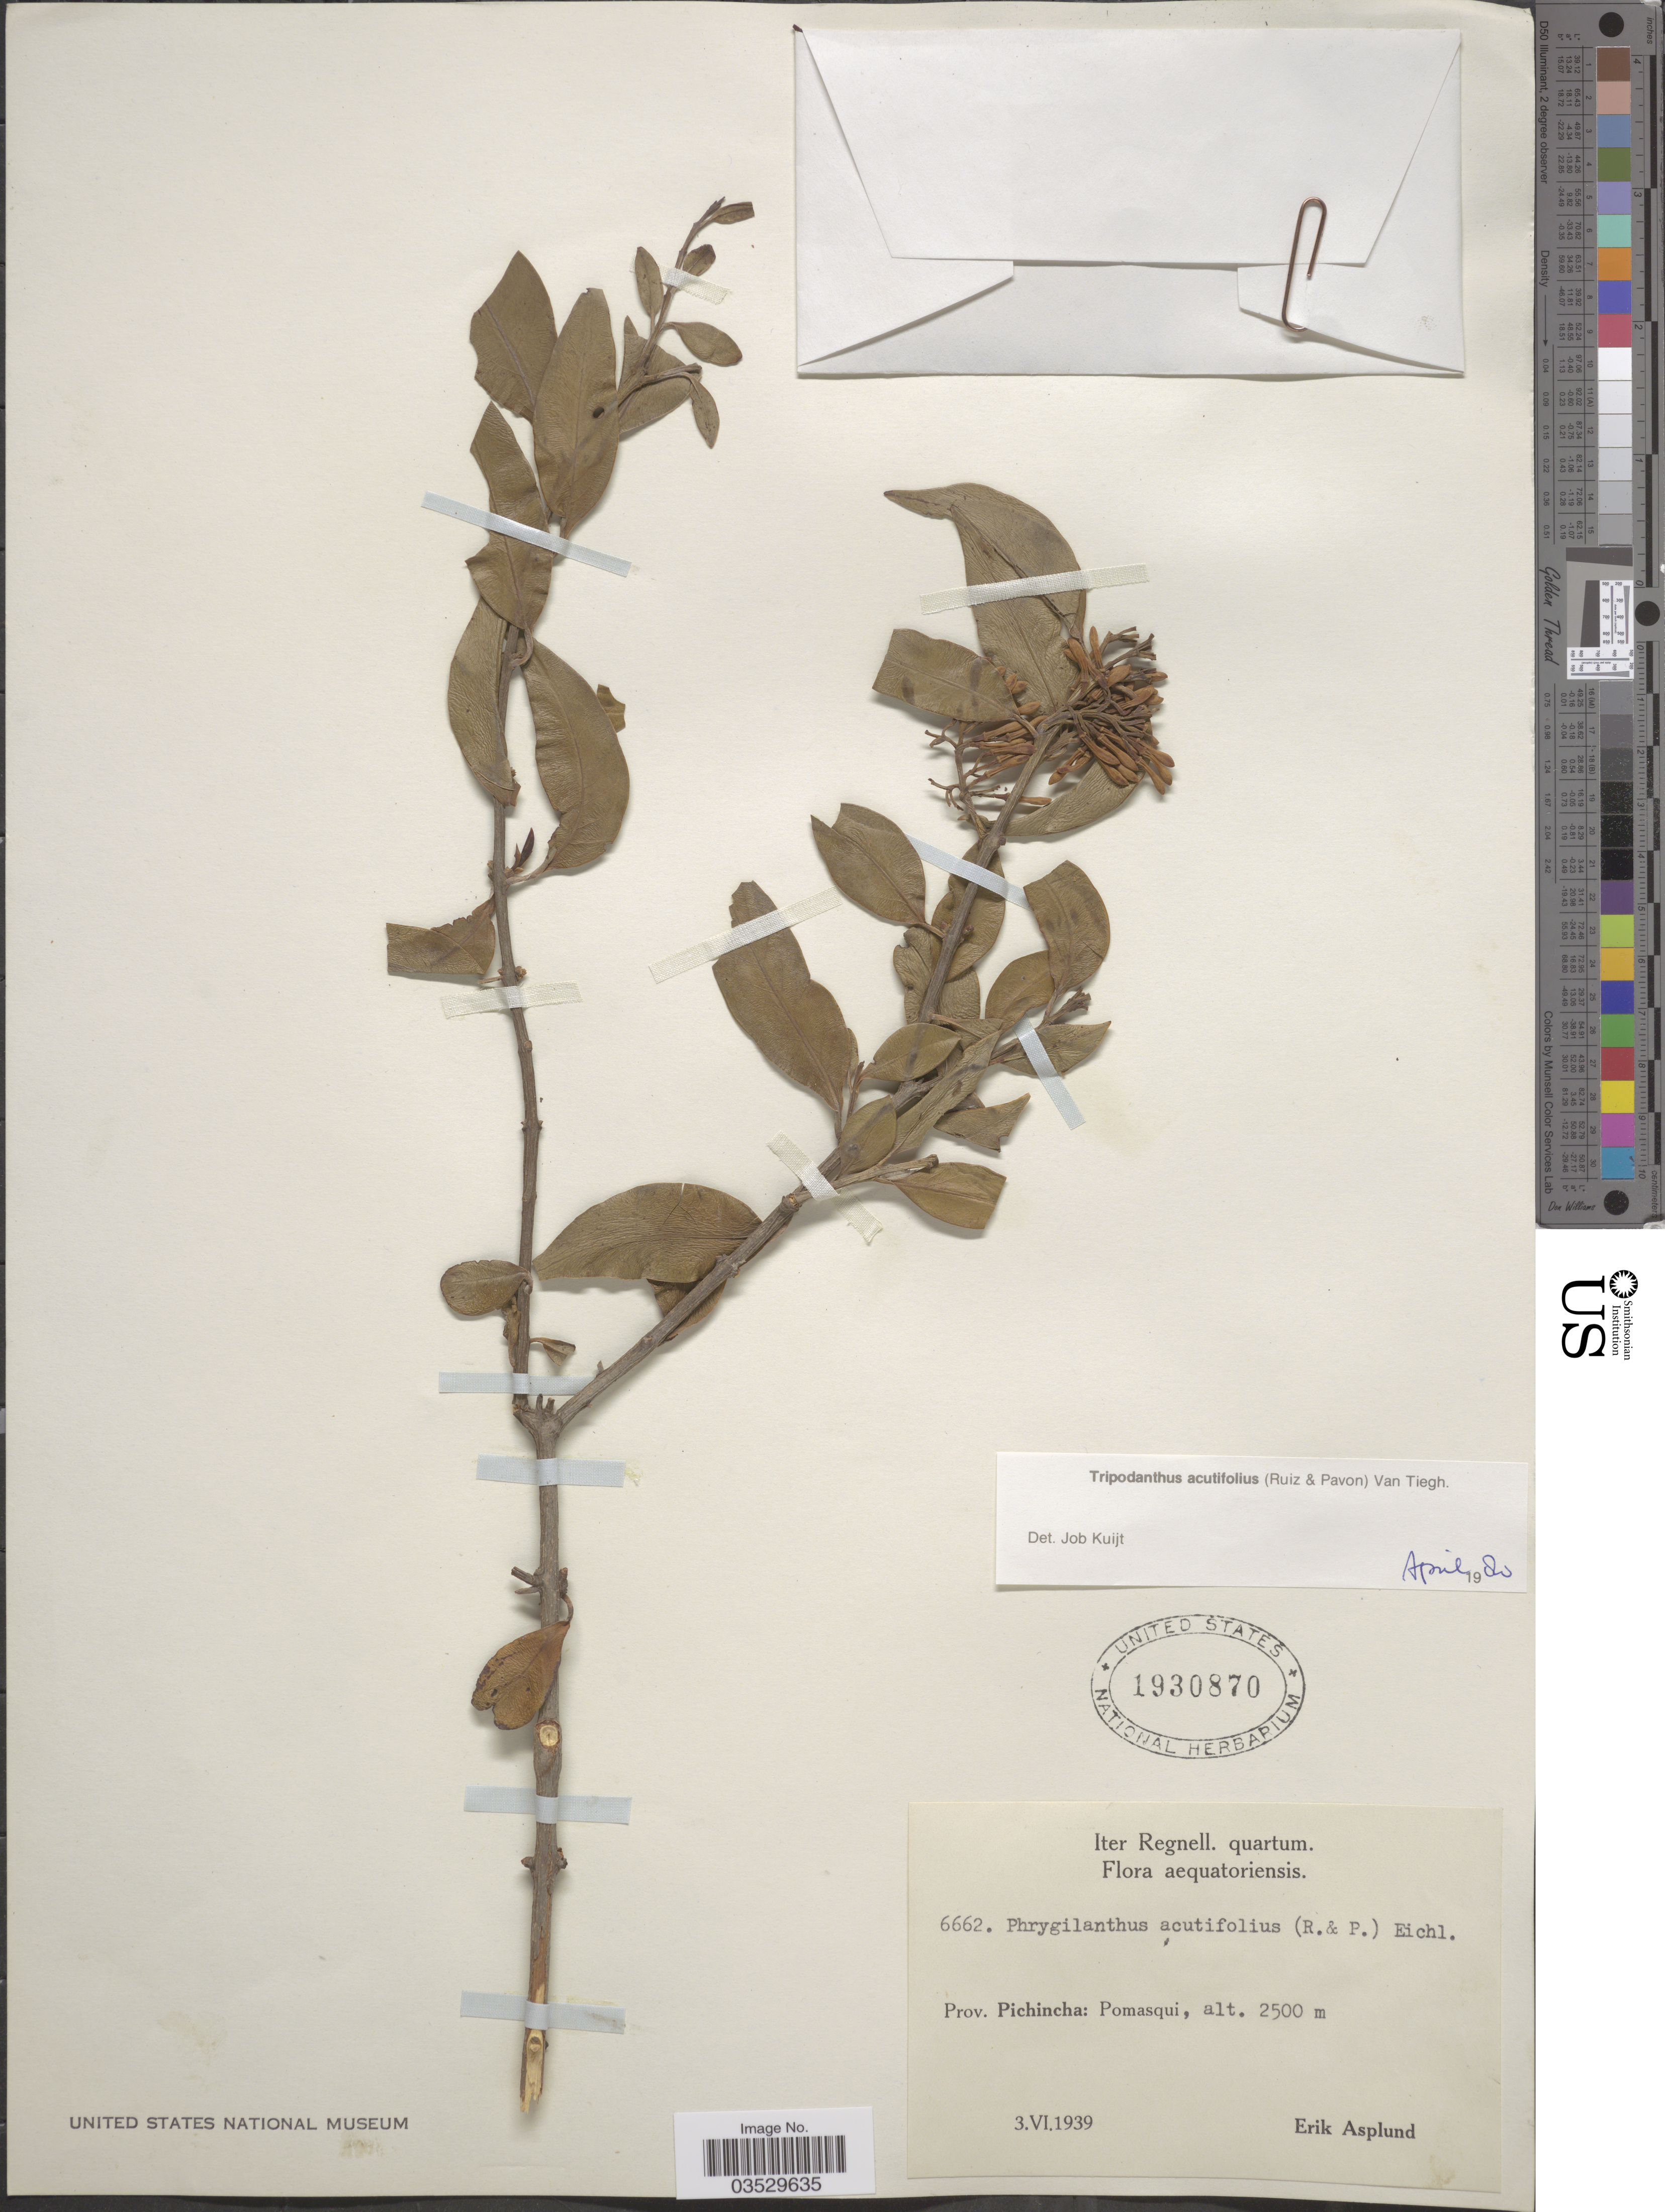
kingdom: Plantae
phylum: Tracheophyta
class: Magnoliopsida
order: Santalales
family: Loranthaceae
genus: Tripodanthus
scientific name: Tripodanthus acutifolius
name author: Tiegh.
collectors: E. Asplund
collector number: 6662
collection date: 1939-06-03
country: Ecuador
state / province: Pichincha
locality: Pomasqui.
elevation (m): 2500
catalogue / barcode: US 1930870